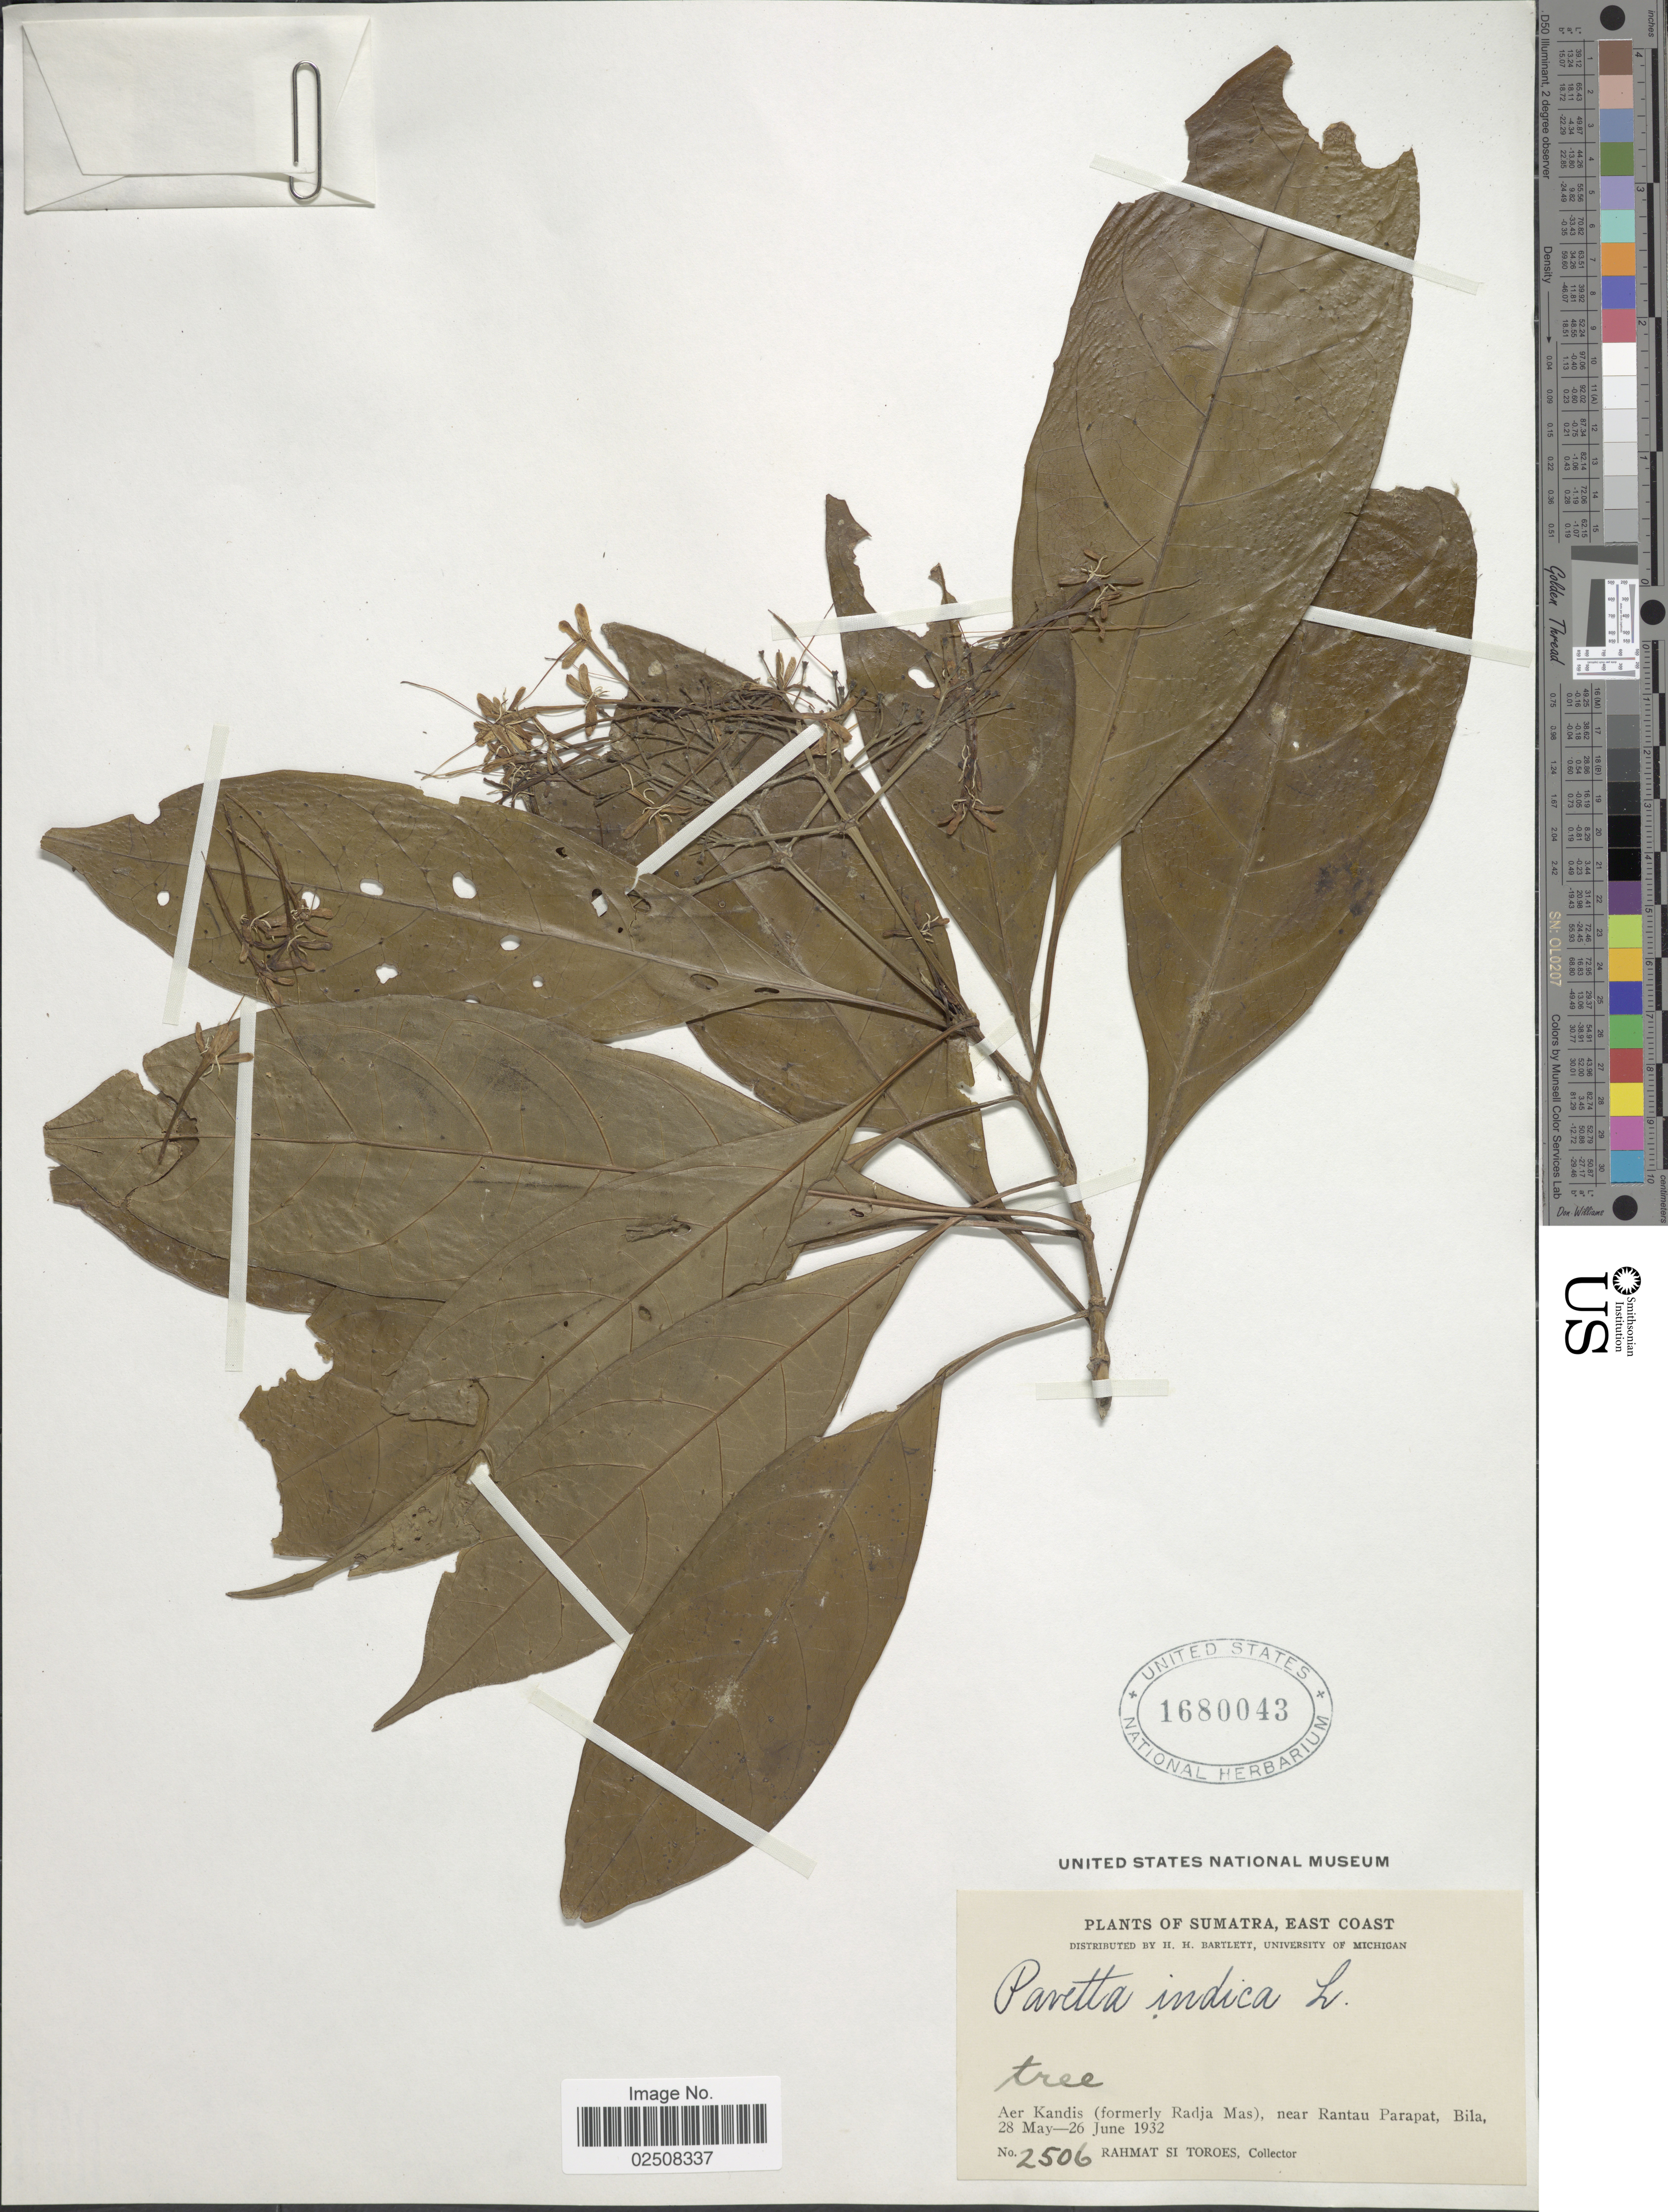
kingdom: Plantae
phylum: Tracheophyta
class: Magnoliopsida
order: Gentianales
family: Rubiaceae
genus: Pavetta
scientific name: Pavetta indica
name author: L.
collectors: Rahmat Si Boeea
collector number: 2506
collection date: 1932-05-28/1932-06-26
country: Indonesia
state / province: Sumatra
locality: East Coast, Aer Kandis (formerly Radja Mas), near Rantau Parapat, Bila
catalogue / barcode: US 1680043